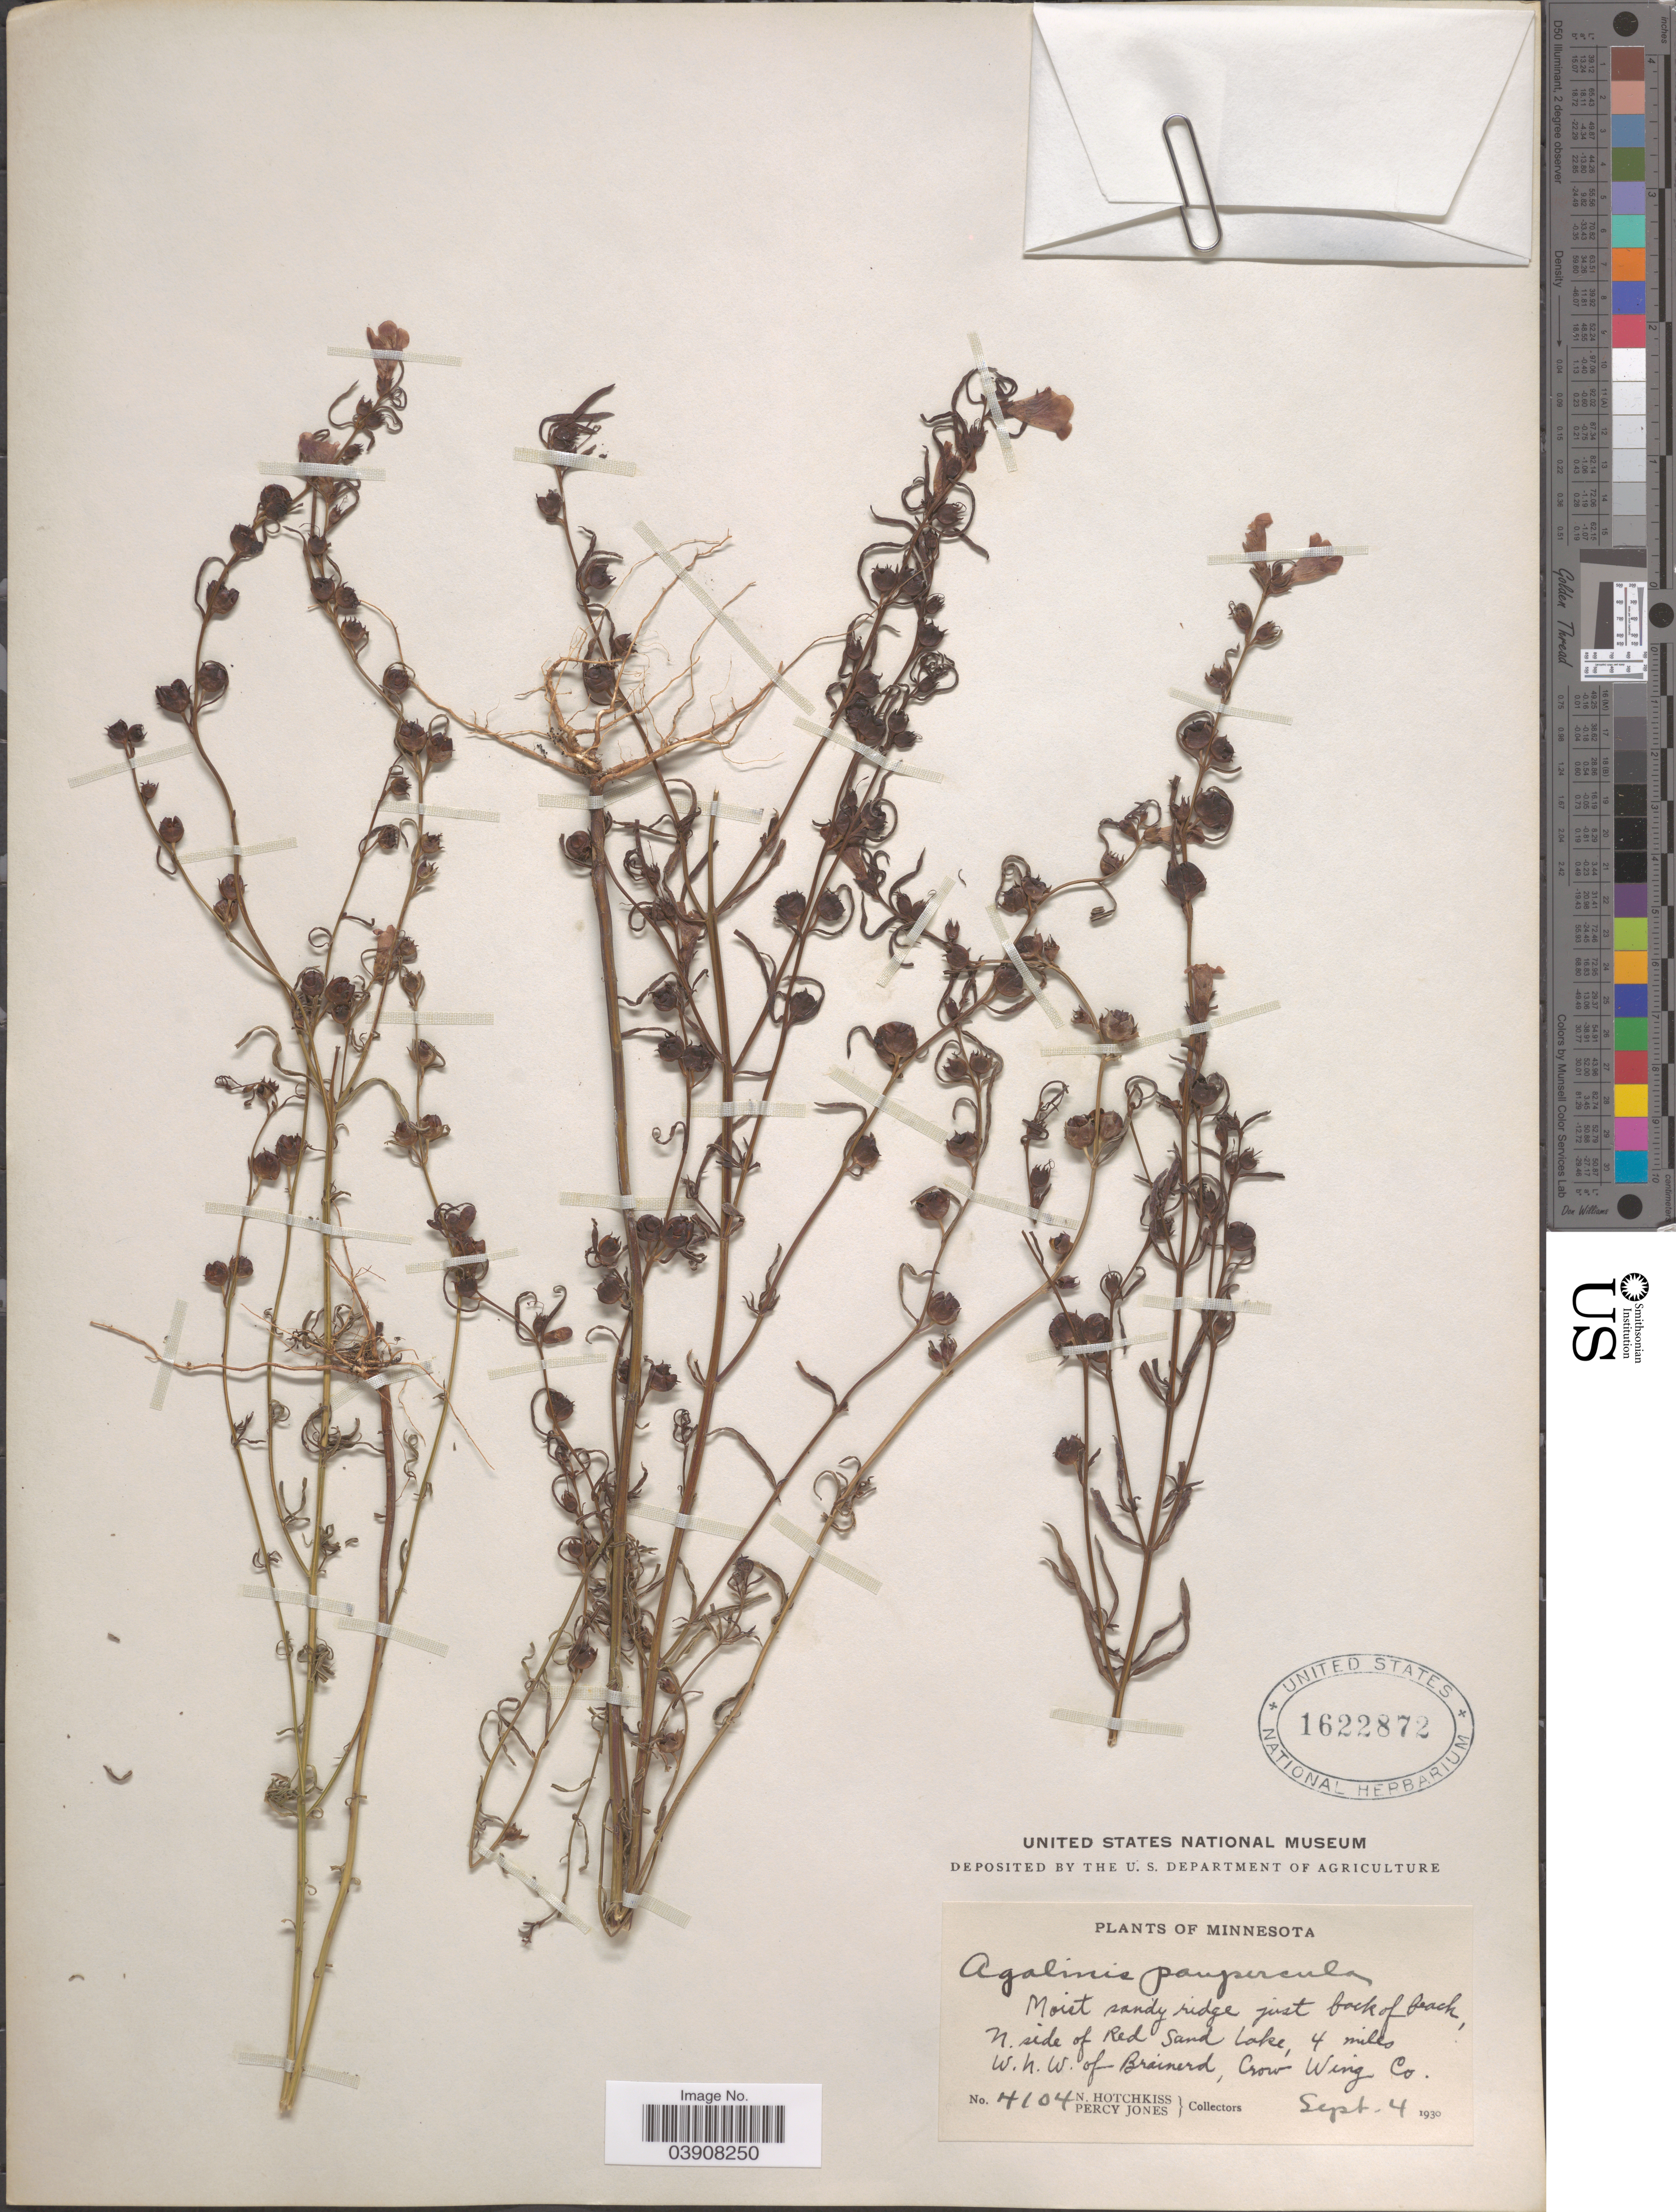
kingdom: Plantae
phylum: Tracheophyta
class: Magnoliopsida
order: Lamiales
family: Orobanchaceae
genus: Agalinis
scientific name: Agalinis paupercula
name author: (A. Gray) Britton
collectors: N. Hotchkiss & P. Jones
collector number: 4104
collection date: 1930-09-04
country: United States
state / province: Minnesota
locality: Moist sandy ridge just back of beach, N. side of Red Sand Lake, 4 miles W.N.W. of Brainerd, Crow Wing Co.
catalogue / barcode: US 1622872